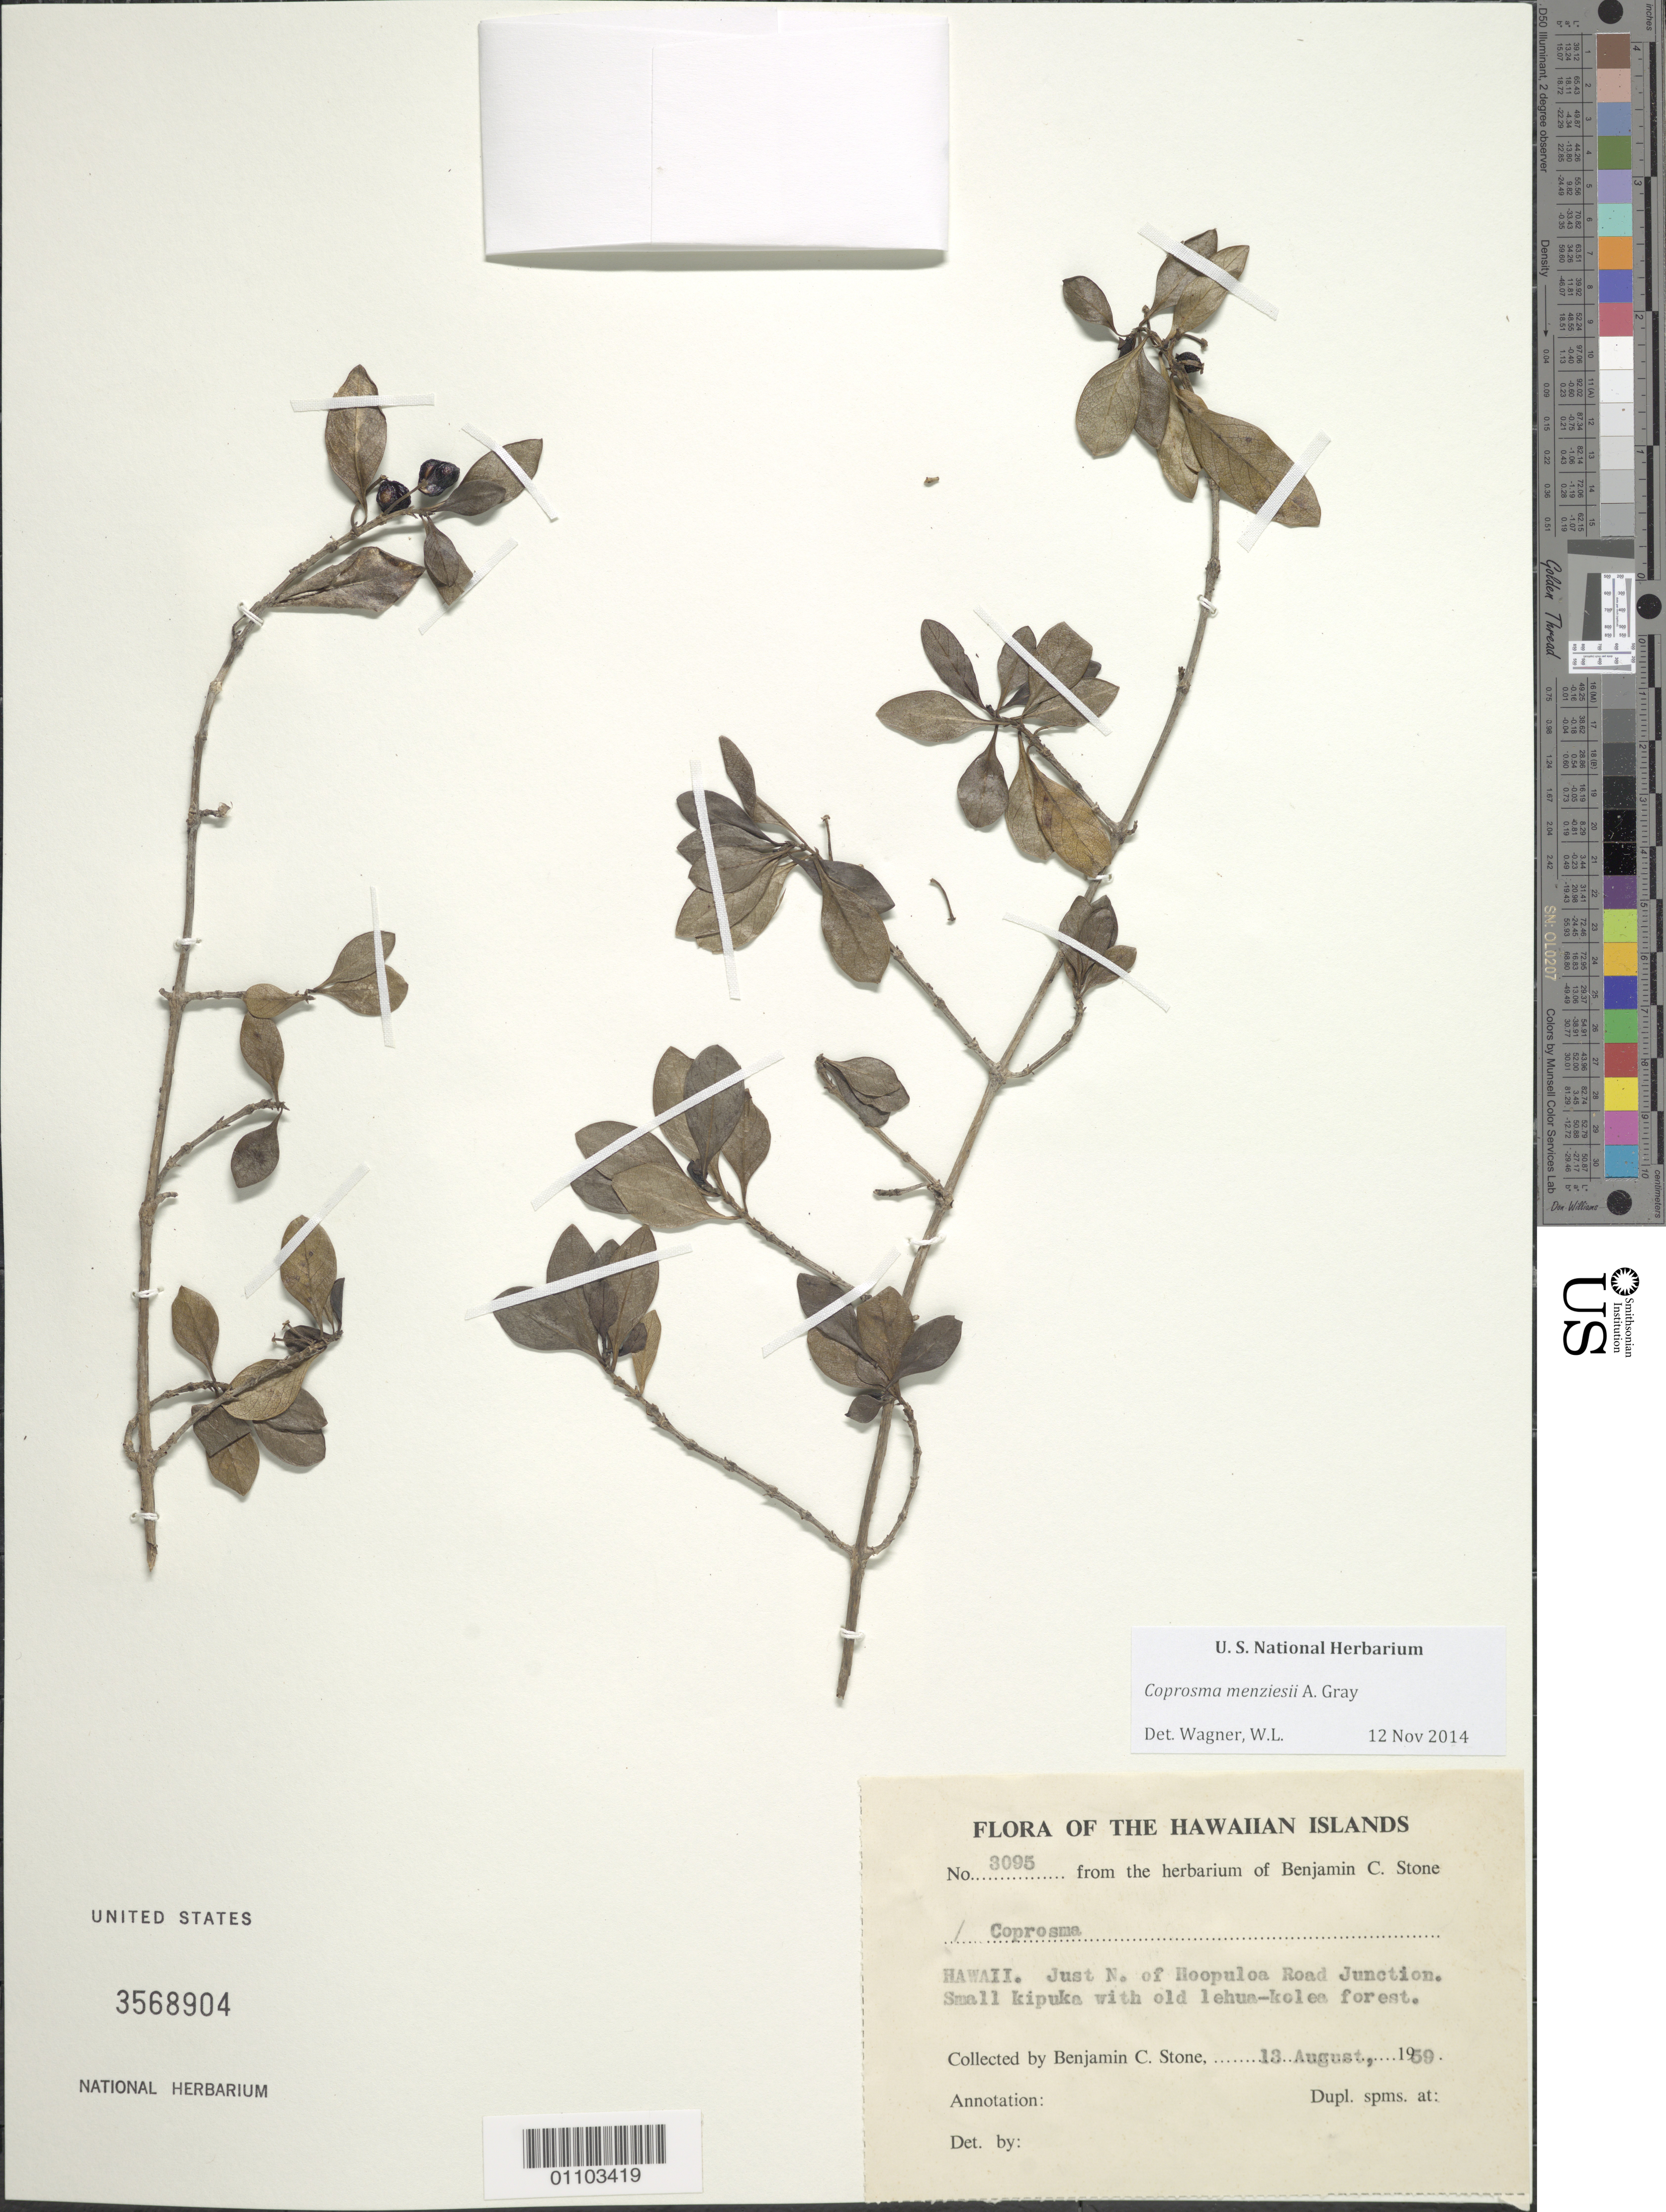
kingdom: Plantae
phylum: Tracheophyta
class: Magnoliopsida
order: Gentianales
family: Rubiaceae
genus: Coprosma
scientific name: Coprosma menziesii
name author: A. Gray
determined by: Wagner, W. L., (BOT), Smithsonian Institution - National Museum of Natural History (UNITED STATES)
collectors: B. C. Stone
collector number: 3095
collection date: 1959-08-13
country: United States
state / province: Hawaii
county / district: Hawaii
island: Hawaii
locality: Just North of Hoopuloa Road Junction.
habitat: Small kipuka with old lehua- kolea forest.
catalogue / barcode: US 3568904